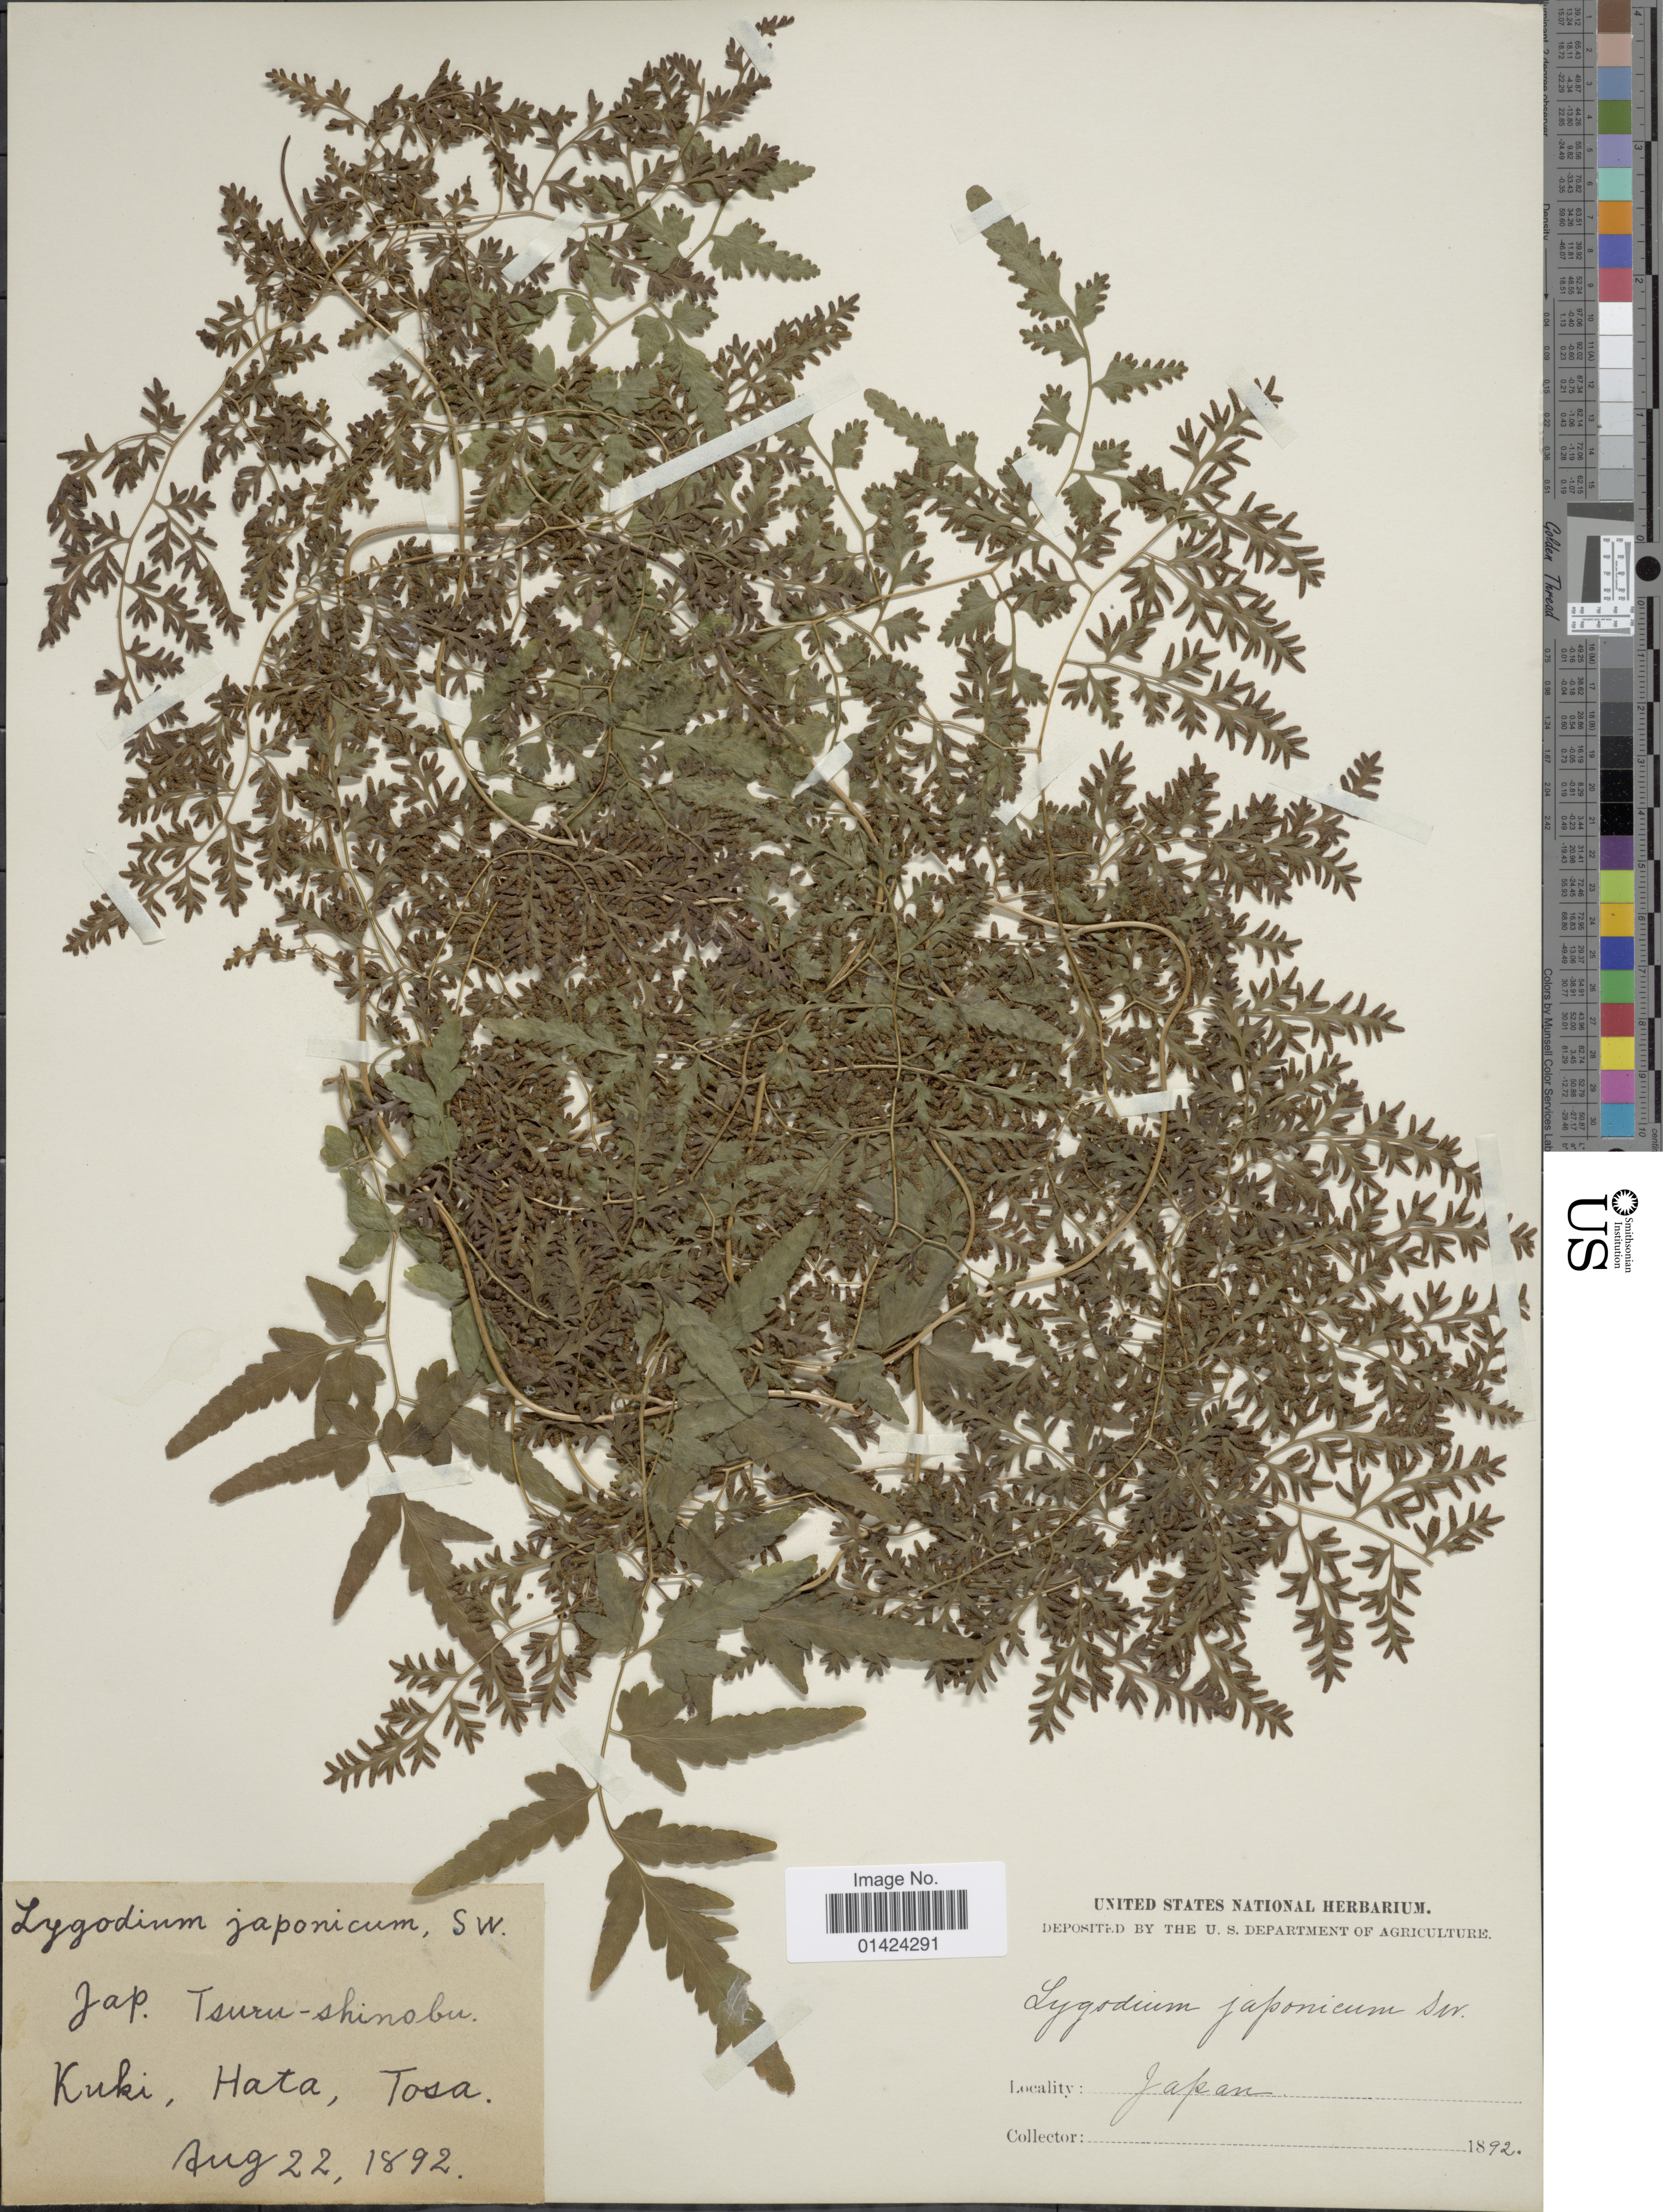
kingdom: Plantae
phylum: Tracheophyta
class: Polypodiopsida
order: Schizaeales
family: Lygodiaceae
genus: Lygodium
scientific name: Lygodium japonicum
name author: (Thunb.) Sw.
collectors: ex herb. U. S. Department of Agriculture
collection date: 1892-08-22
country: Japan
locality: Kuki, Hata, Tosa.